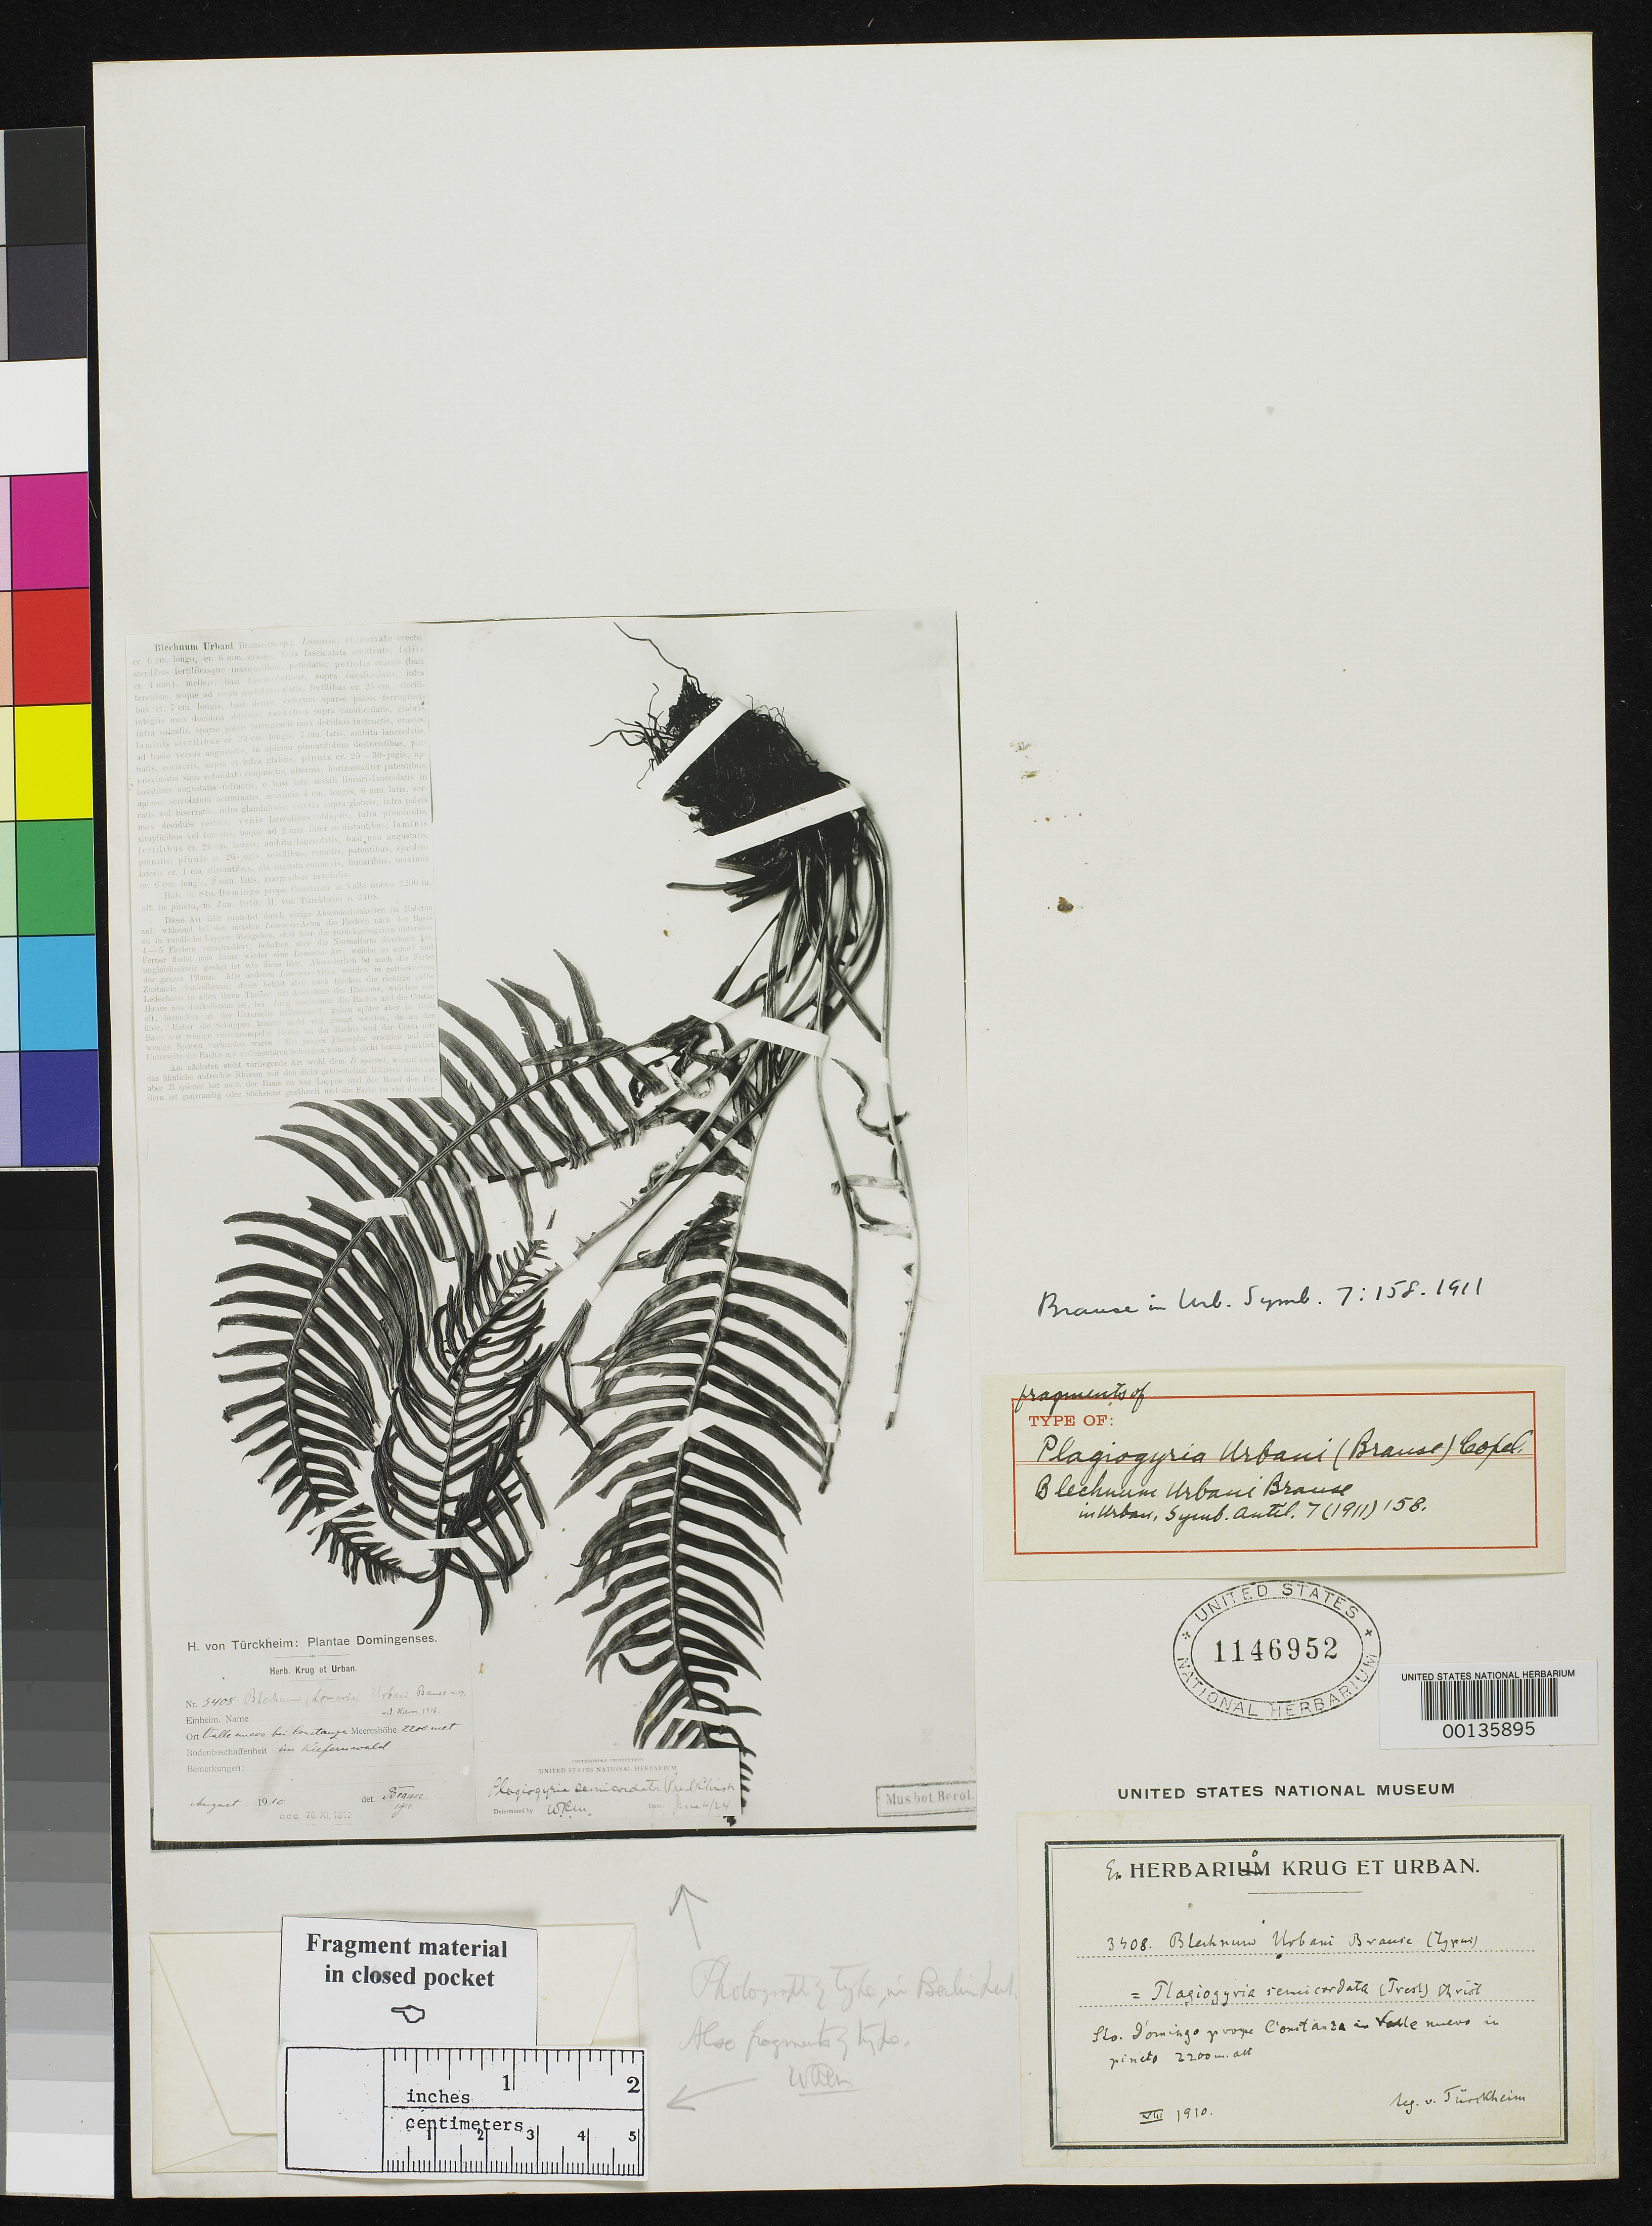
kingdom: Plantae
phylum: Tracheophyta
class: Polypodiopsida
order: Polypodiales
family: Blechnaceae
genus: Blechnum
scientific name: Blechnum urbanii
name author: Brause in Urb.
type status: Isotype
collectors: H. von Türckheim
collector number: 3908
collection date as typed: Jun 1910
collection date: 1910-06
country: Dominican Republic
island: Hispaniola Island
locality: Prope Constanza in Valle Nuevo.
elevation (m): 2200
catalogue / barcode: US 1146952